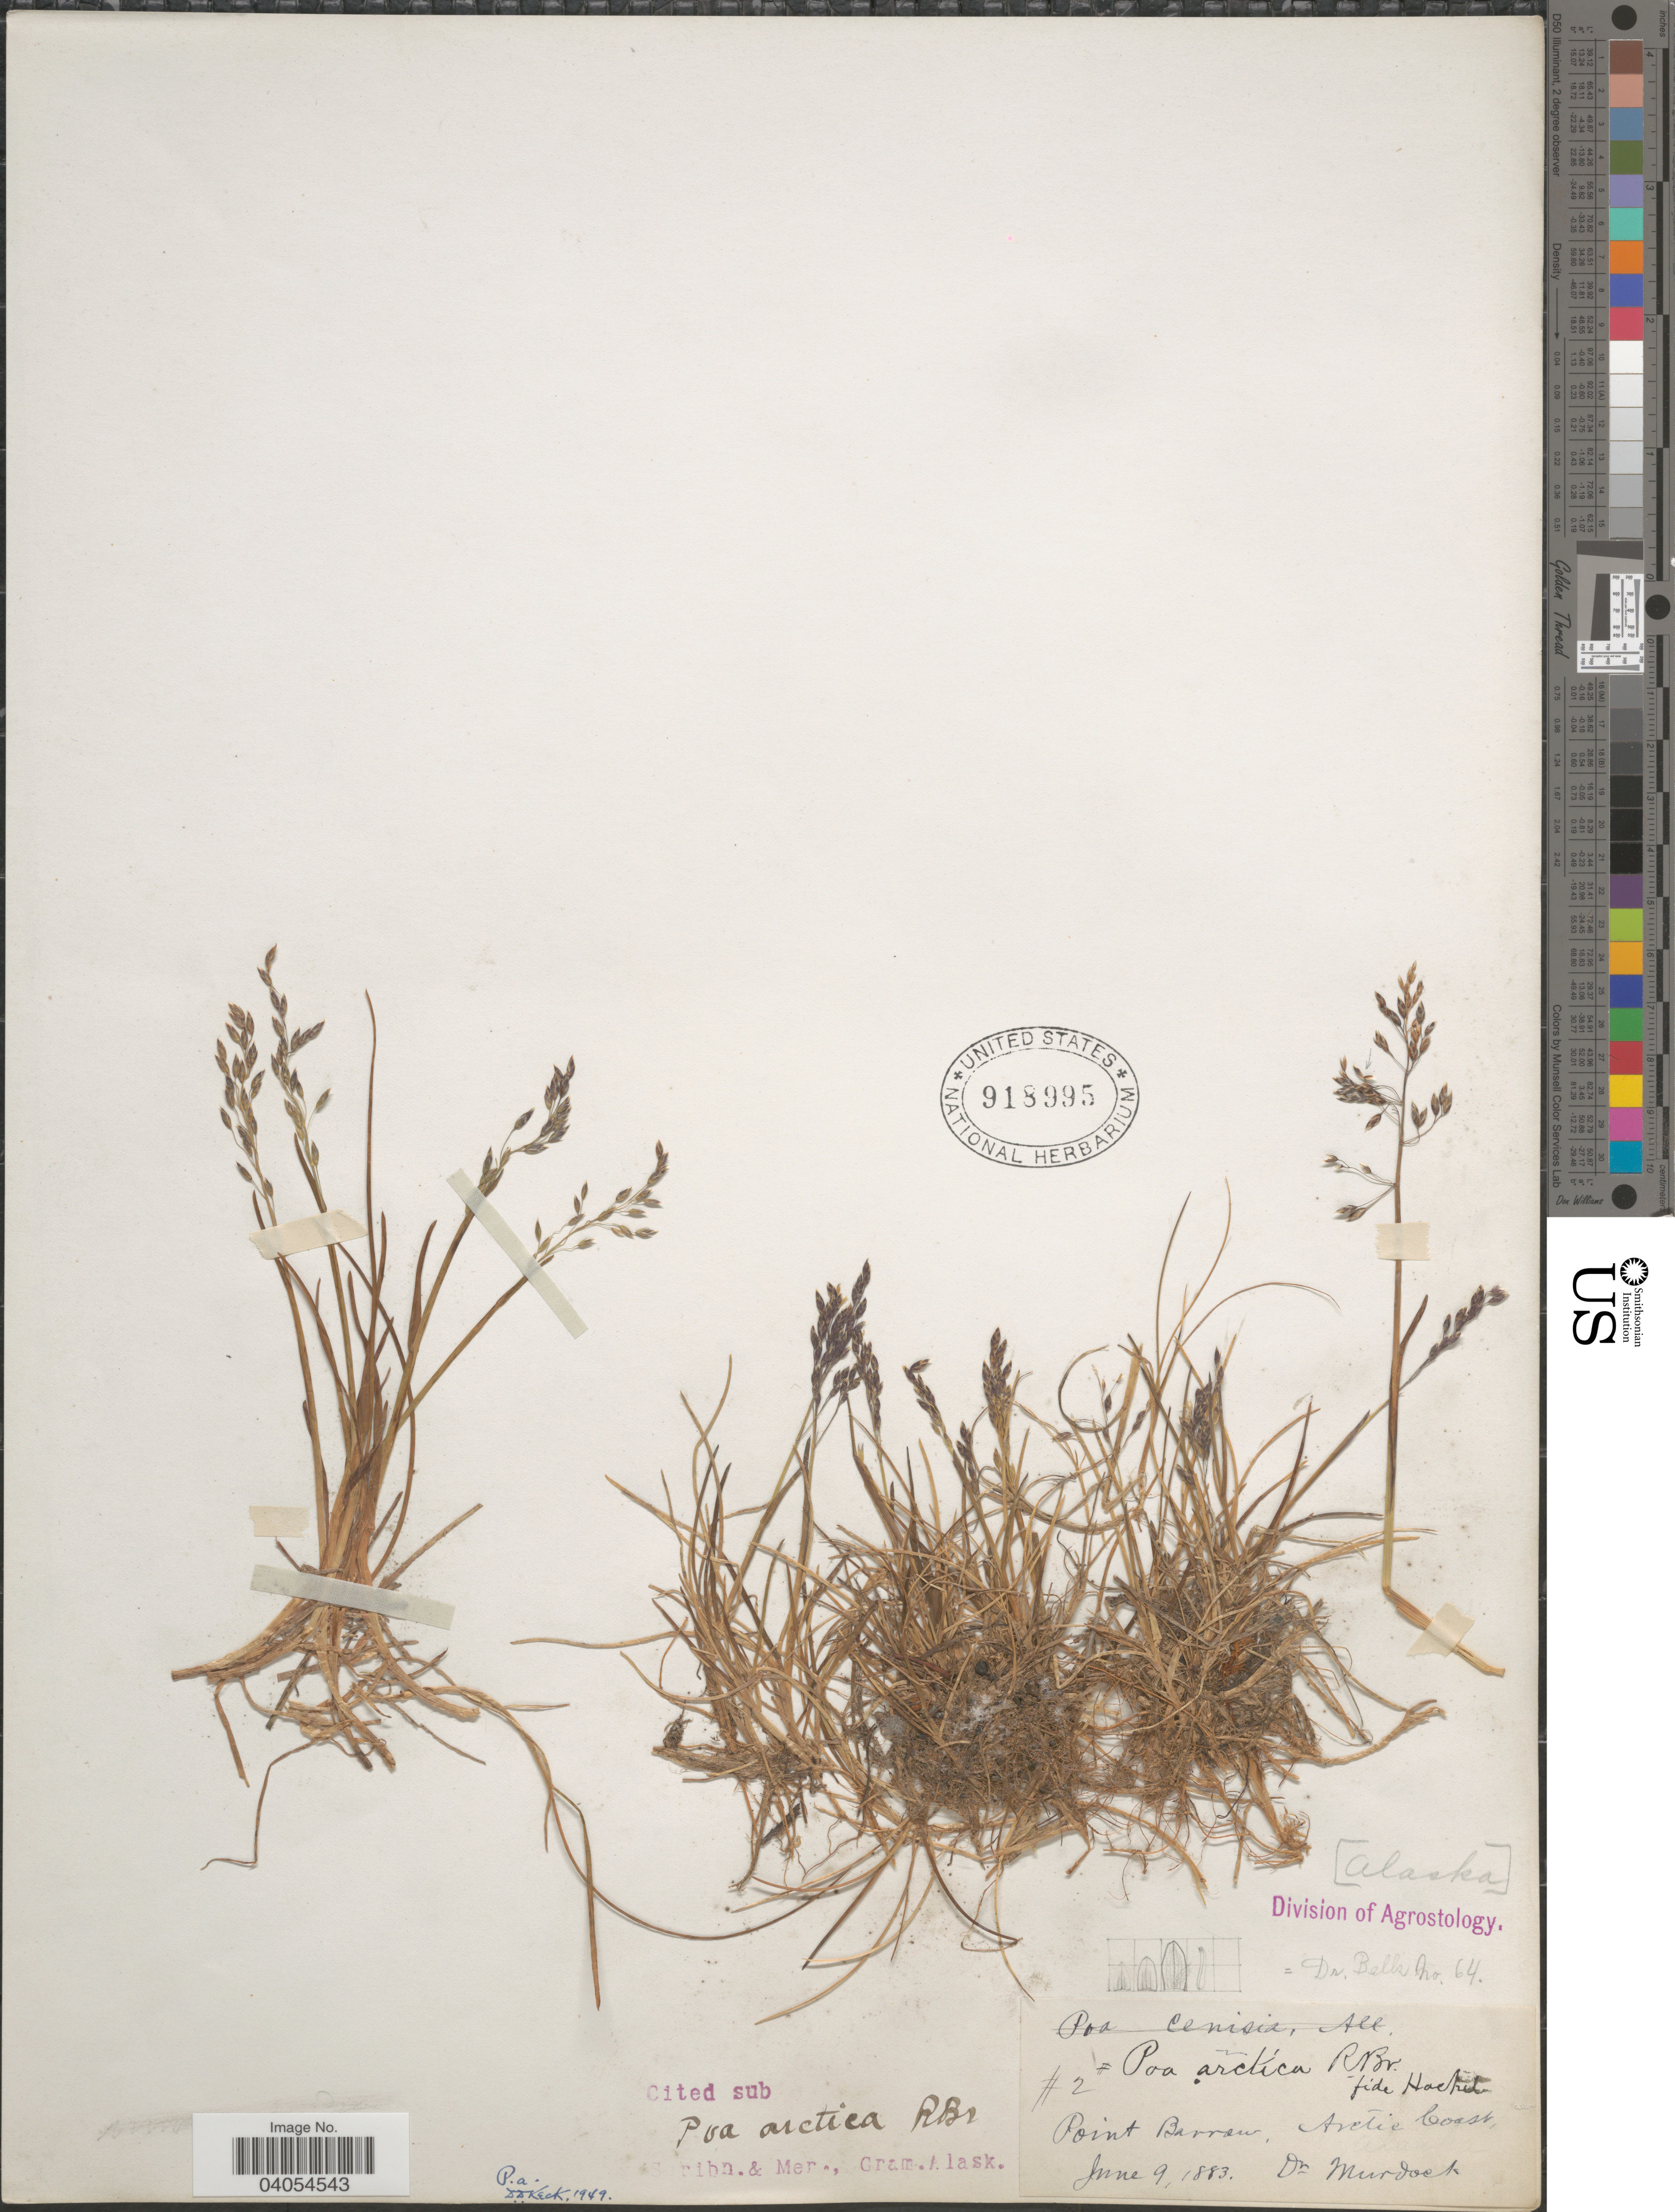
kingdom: Plantae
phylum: Tracheophyta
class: Liliopsida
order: Poales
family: Poaceae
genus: Poa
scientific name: Poa arctica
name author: R. Br.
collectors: -. Murdock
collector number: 2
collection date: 1883-06-09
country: United States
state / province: Alaska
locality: Point Barrow, Arctic Coast.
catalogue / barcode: US 918995